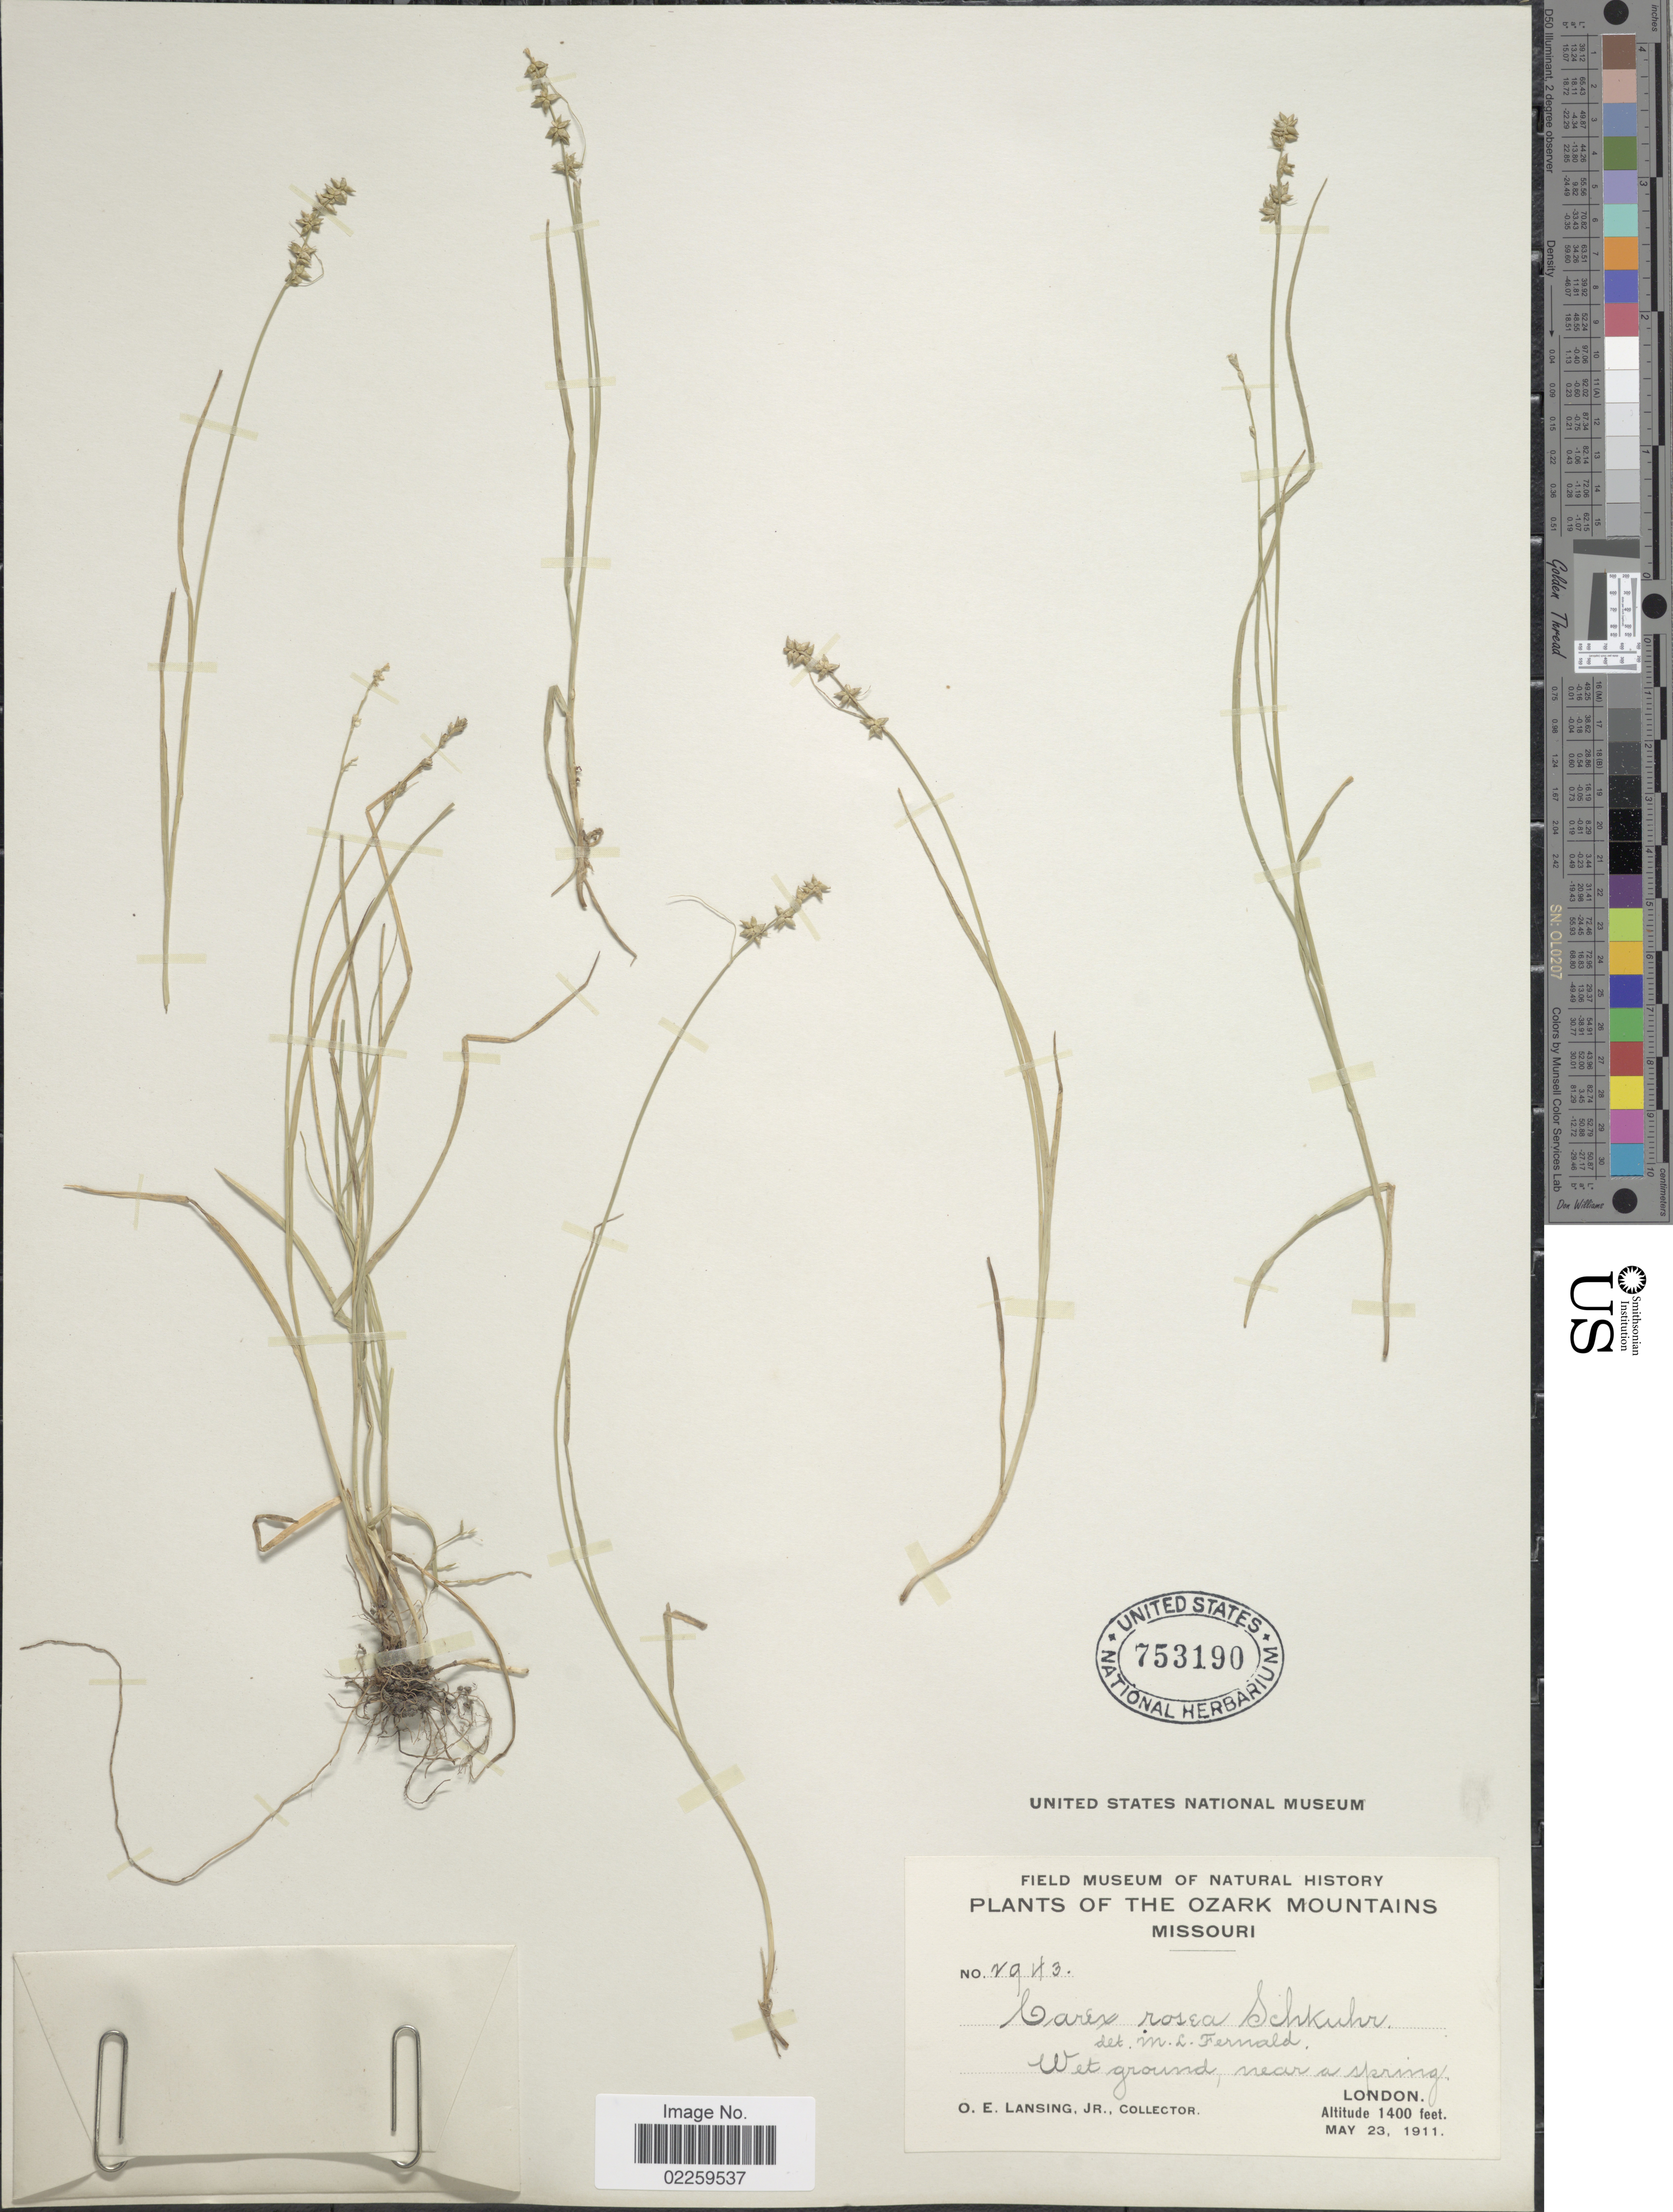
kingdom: Plantae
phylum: Tracheophyta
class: Liliopsida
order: Poales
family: Cyperaceae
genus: Carex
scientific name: Carex rosea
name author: Willd.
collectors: O. Lansing Jr.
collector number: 2943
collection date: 1911-05-23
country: United States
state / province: Missouri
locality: The Ozark Mountains, Missouri, Wet ground, near a spring. London.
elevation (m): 427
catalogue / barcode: US 753190